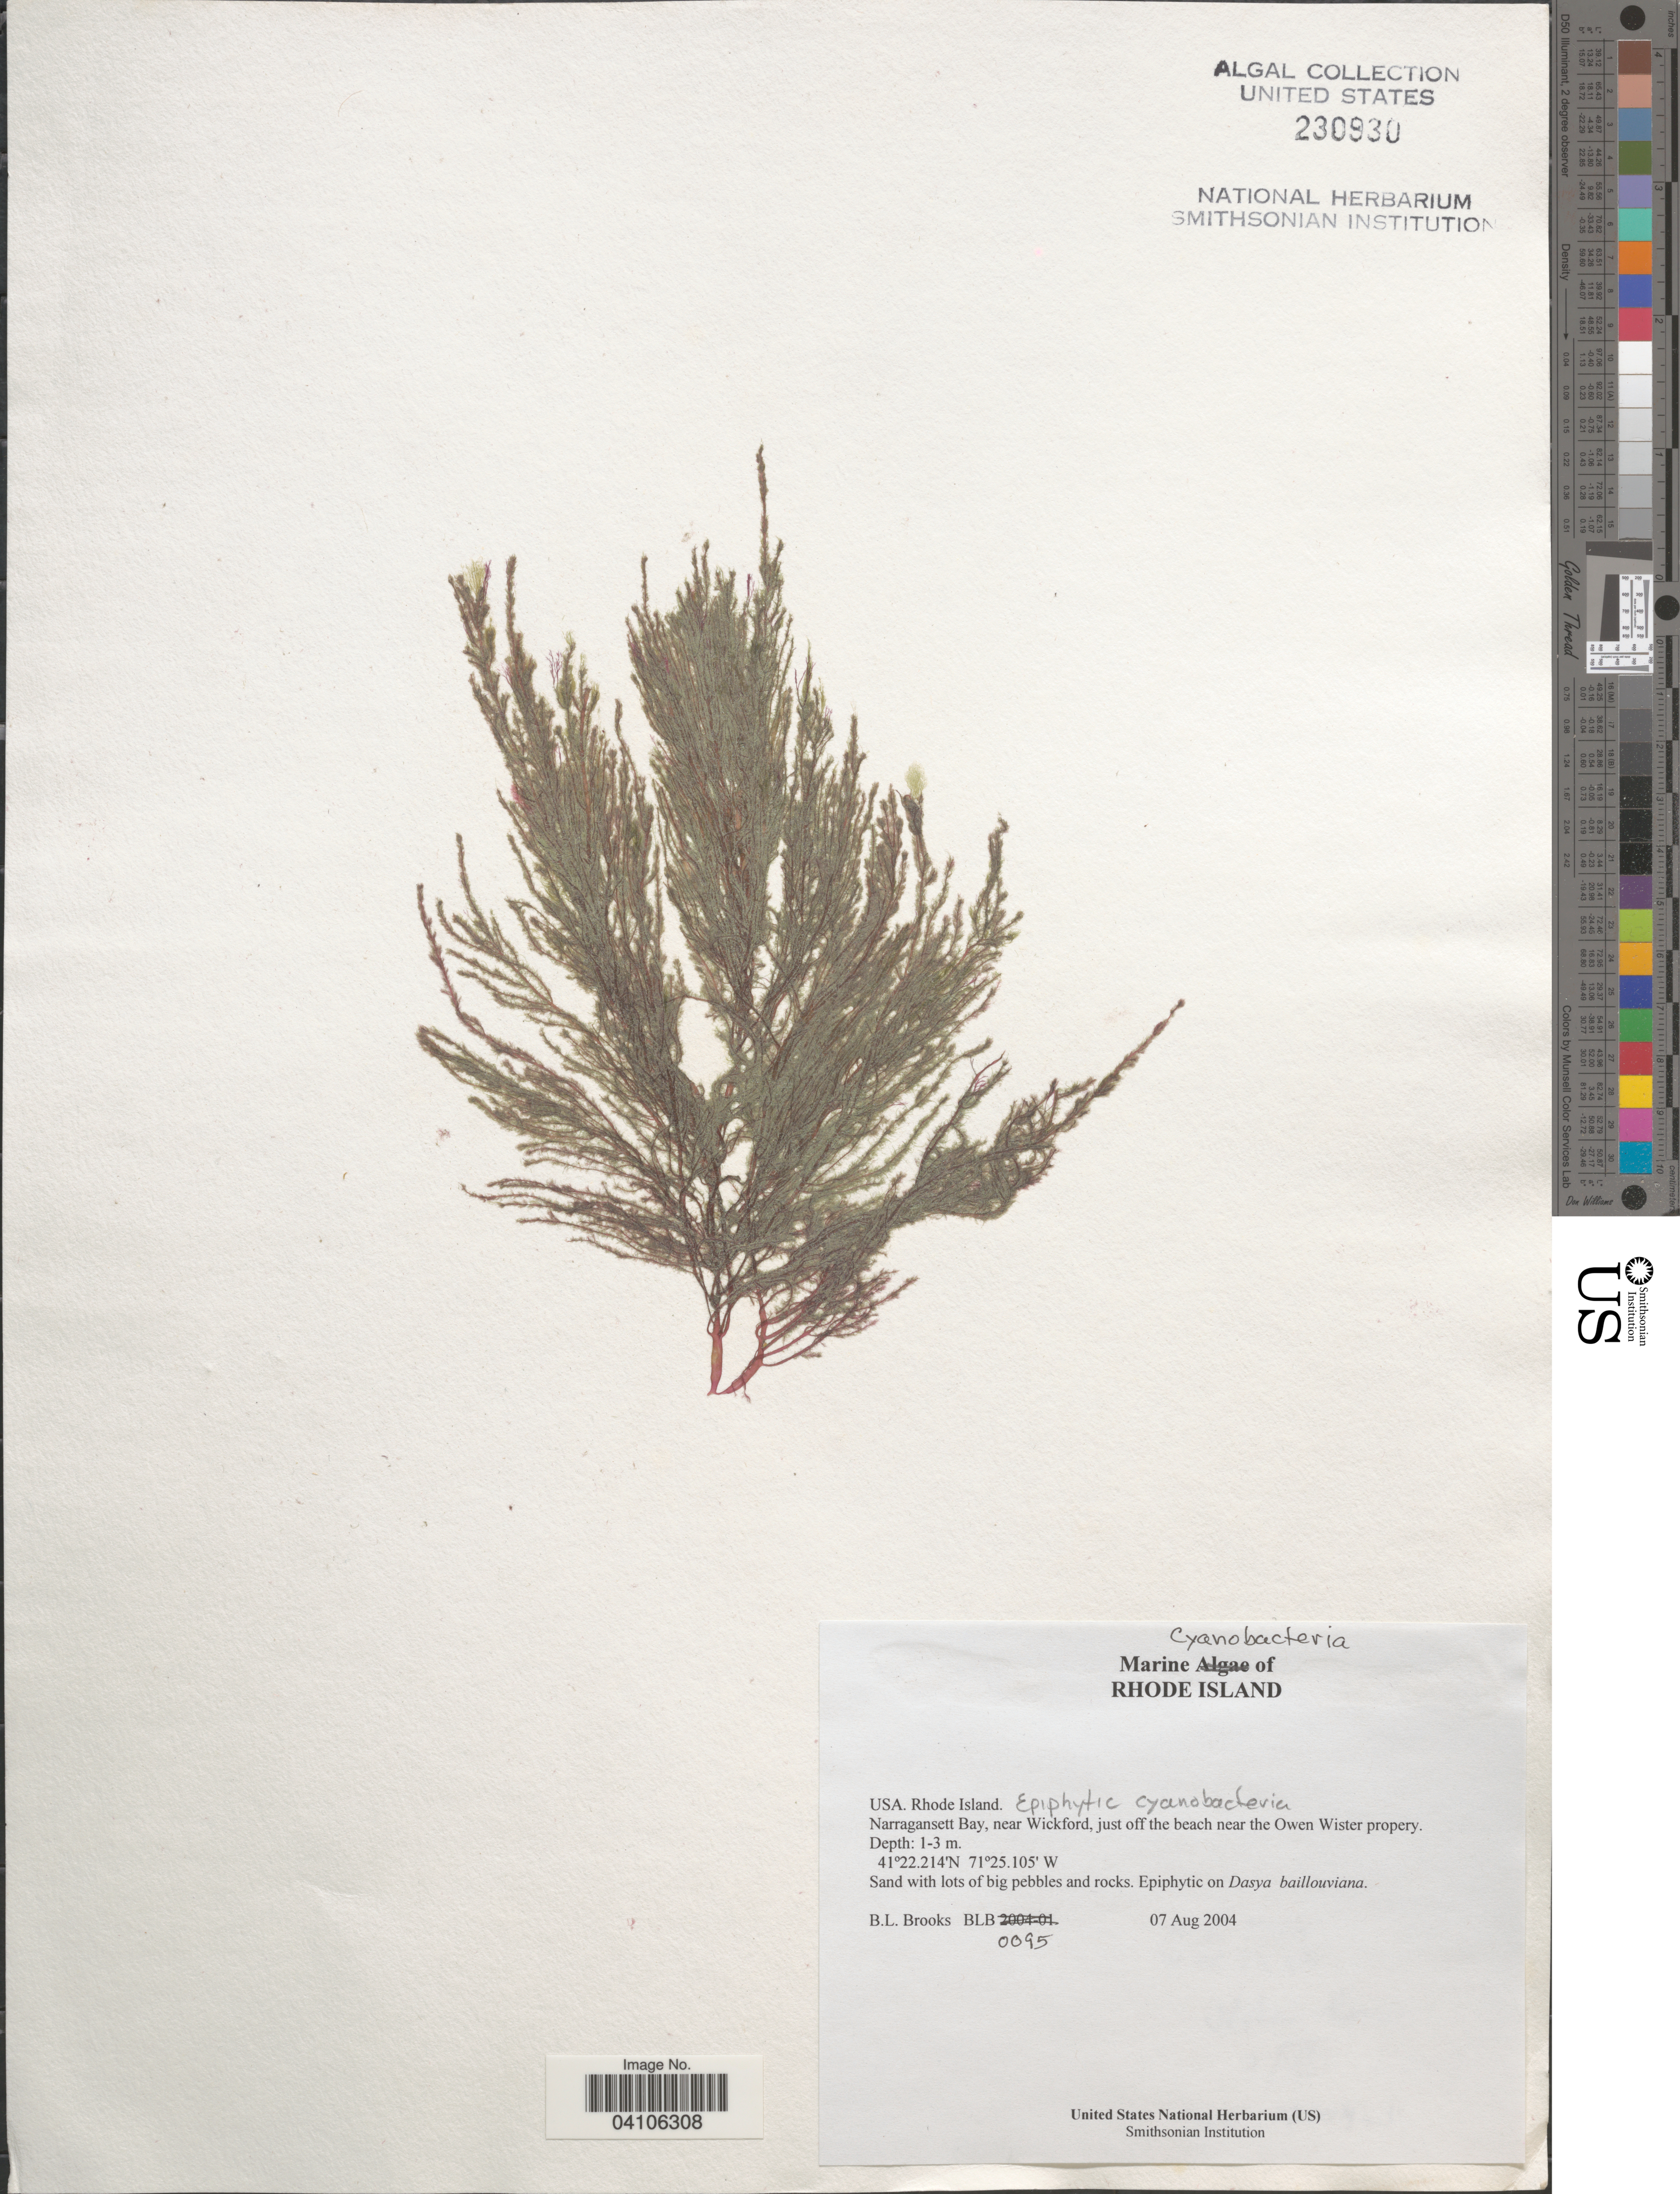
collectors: B. Brooks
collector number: BLB0095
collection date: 2004-08-07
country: United States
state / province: Rhode Island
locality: Narragansett Bay, near Wickford, just off the beach near the Owen Wister propery.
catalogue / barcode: US 230930